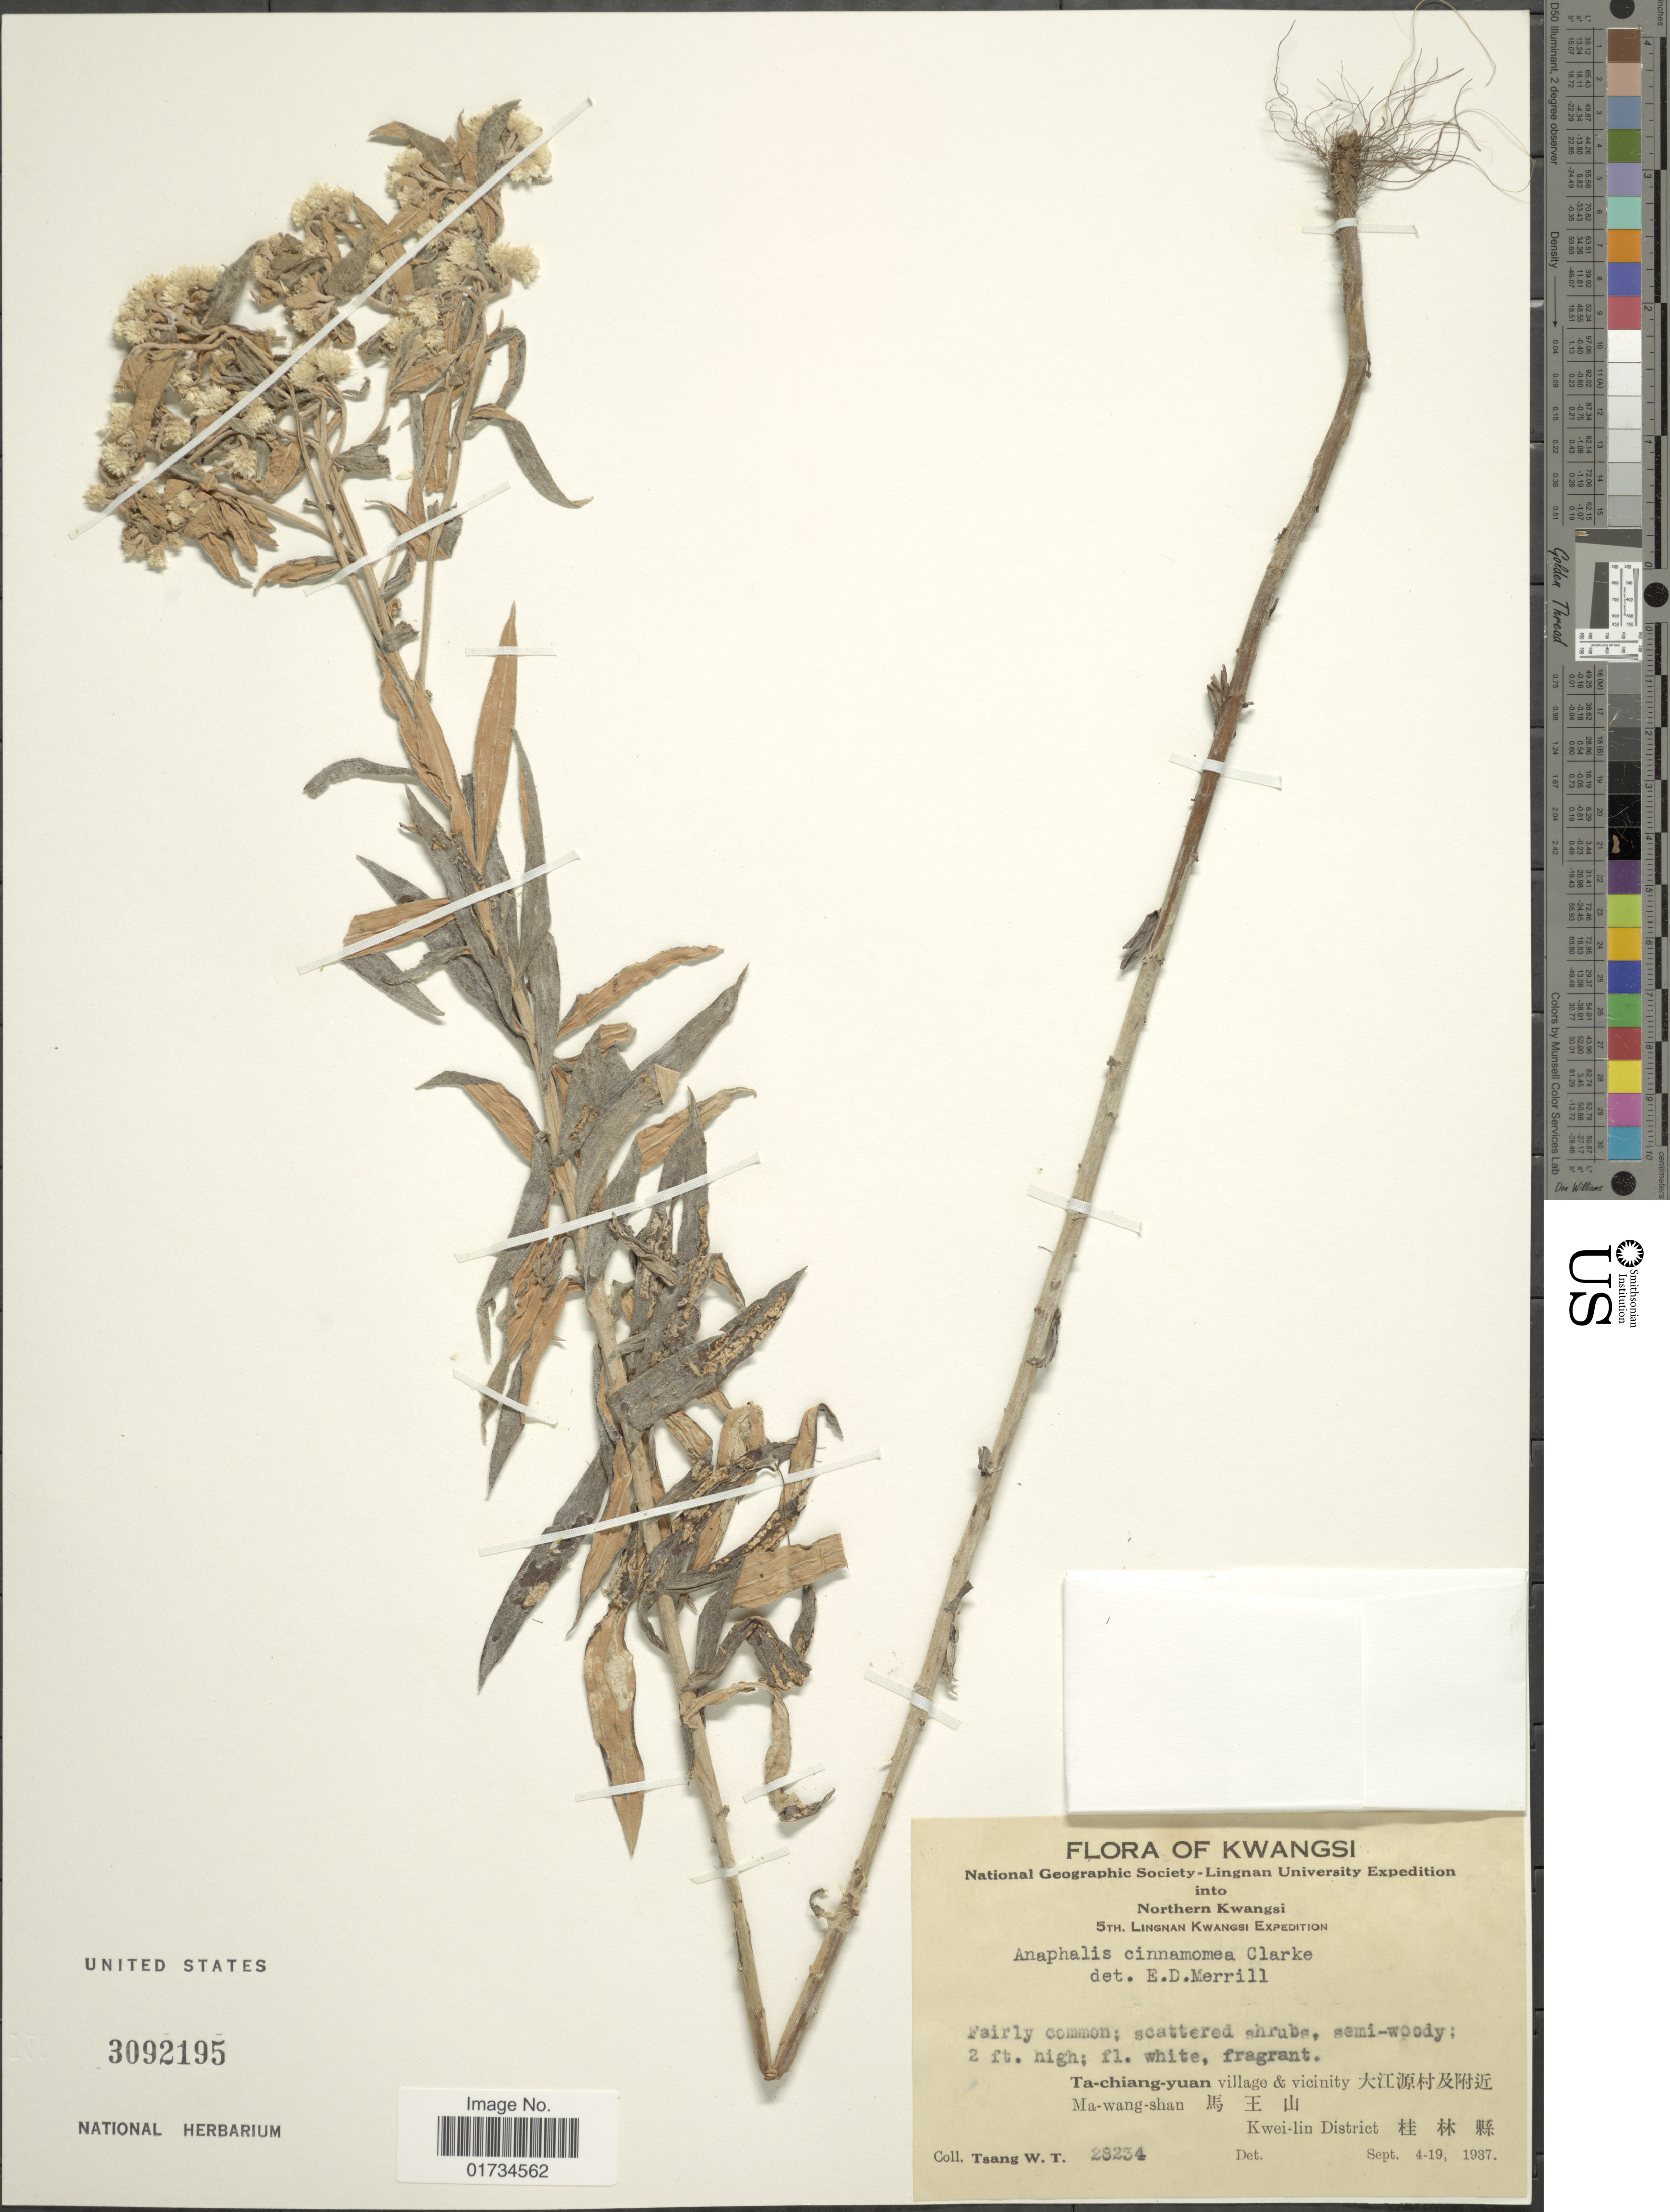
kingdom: Plantae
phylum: Tracheophyta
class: Magnoliopsida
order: Asterales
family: Asteraceae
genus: Anaphalis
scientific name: Anaphalis cinnamomea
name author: (DC.) C.B. Clarke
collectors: W. T. Tsang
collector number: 28234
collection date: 1937-09-04/1937-09-19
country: China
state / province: Guangxi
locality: Kwangsi. Ta-chiang-yuan village & vicinity. Ma-wang-shan. Kwei-lin District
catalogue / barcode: US 3092195